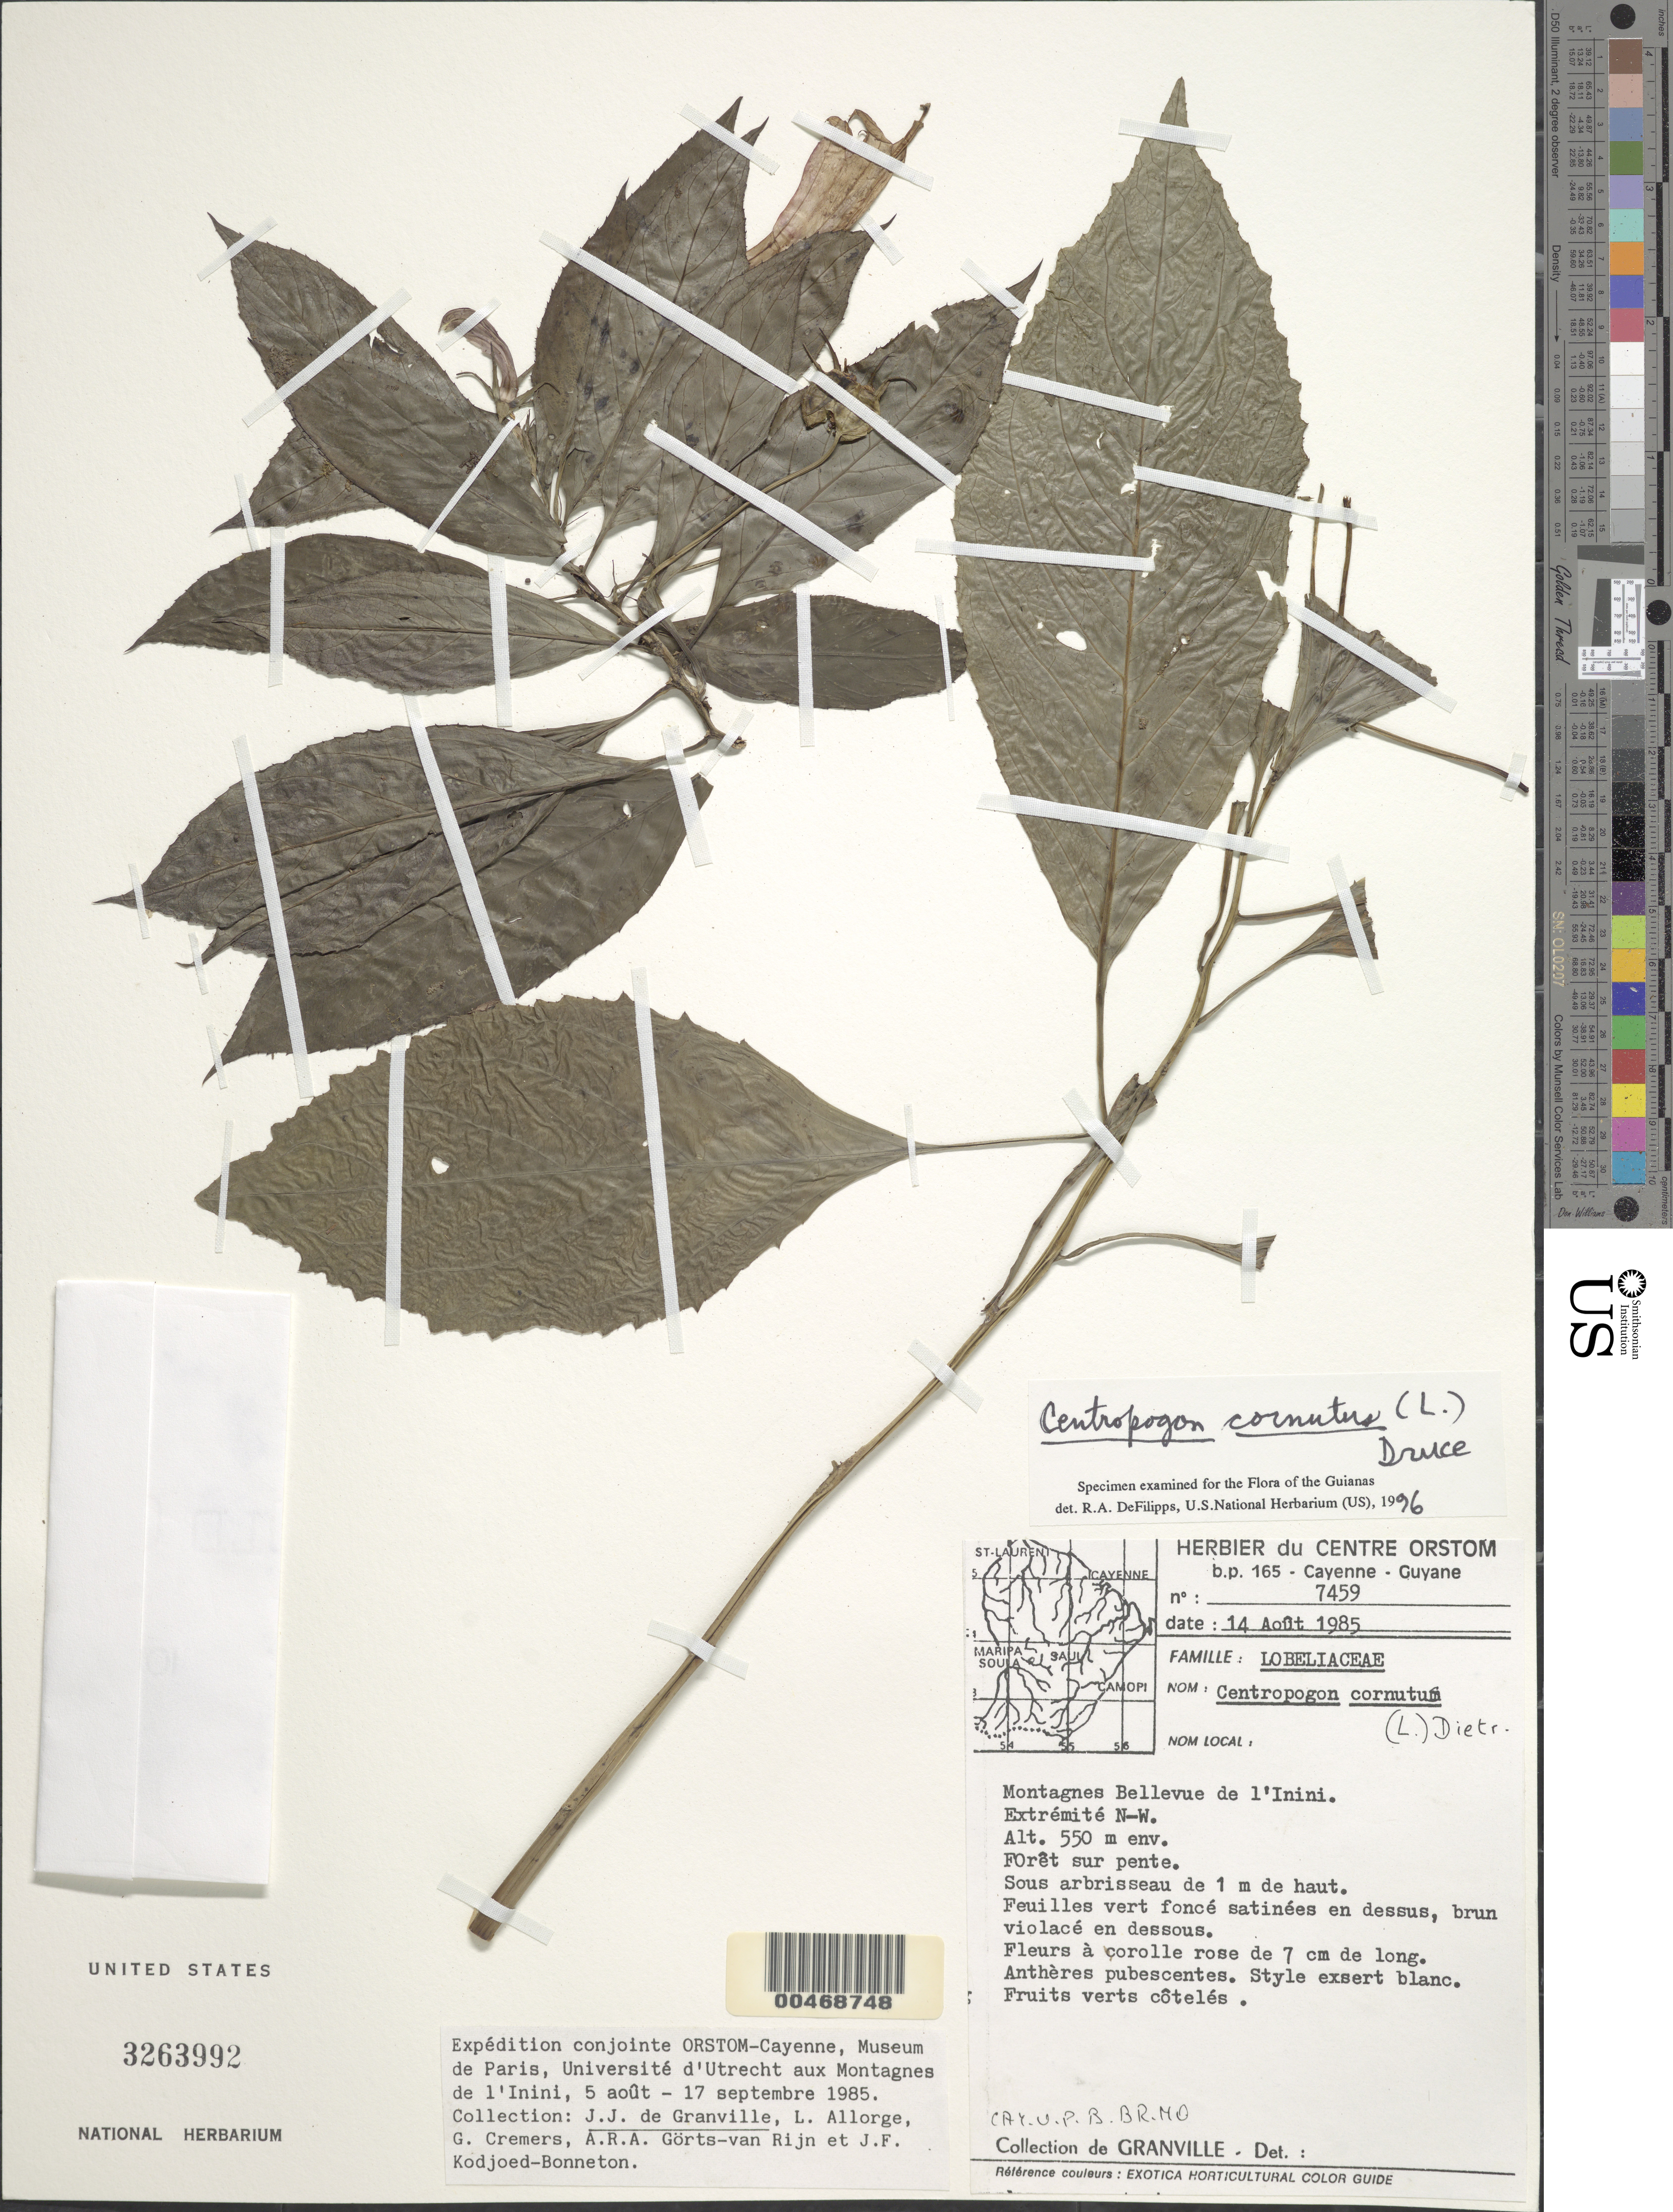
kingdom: Plantae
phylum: Tracheophyta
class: Magnoliopsida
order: Asterales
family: Campanulaceae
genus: Centropogon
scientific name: Centropogon cornutus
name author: (L.) Druce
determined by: DeFilipps, R. A.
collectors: J.-J. de Granville, L. Allorge, G. Cremers, A. .R. A. Görts-van Rijn & J. Kodjoed-Bonneton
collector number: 7459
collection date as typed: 14-Aug-85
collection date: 1985-08-14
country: French Guiana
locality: Montagnes Bellevue de l'Inini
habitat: Forêt sur pente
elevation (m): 550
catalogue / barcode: US 3263992